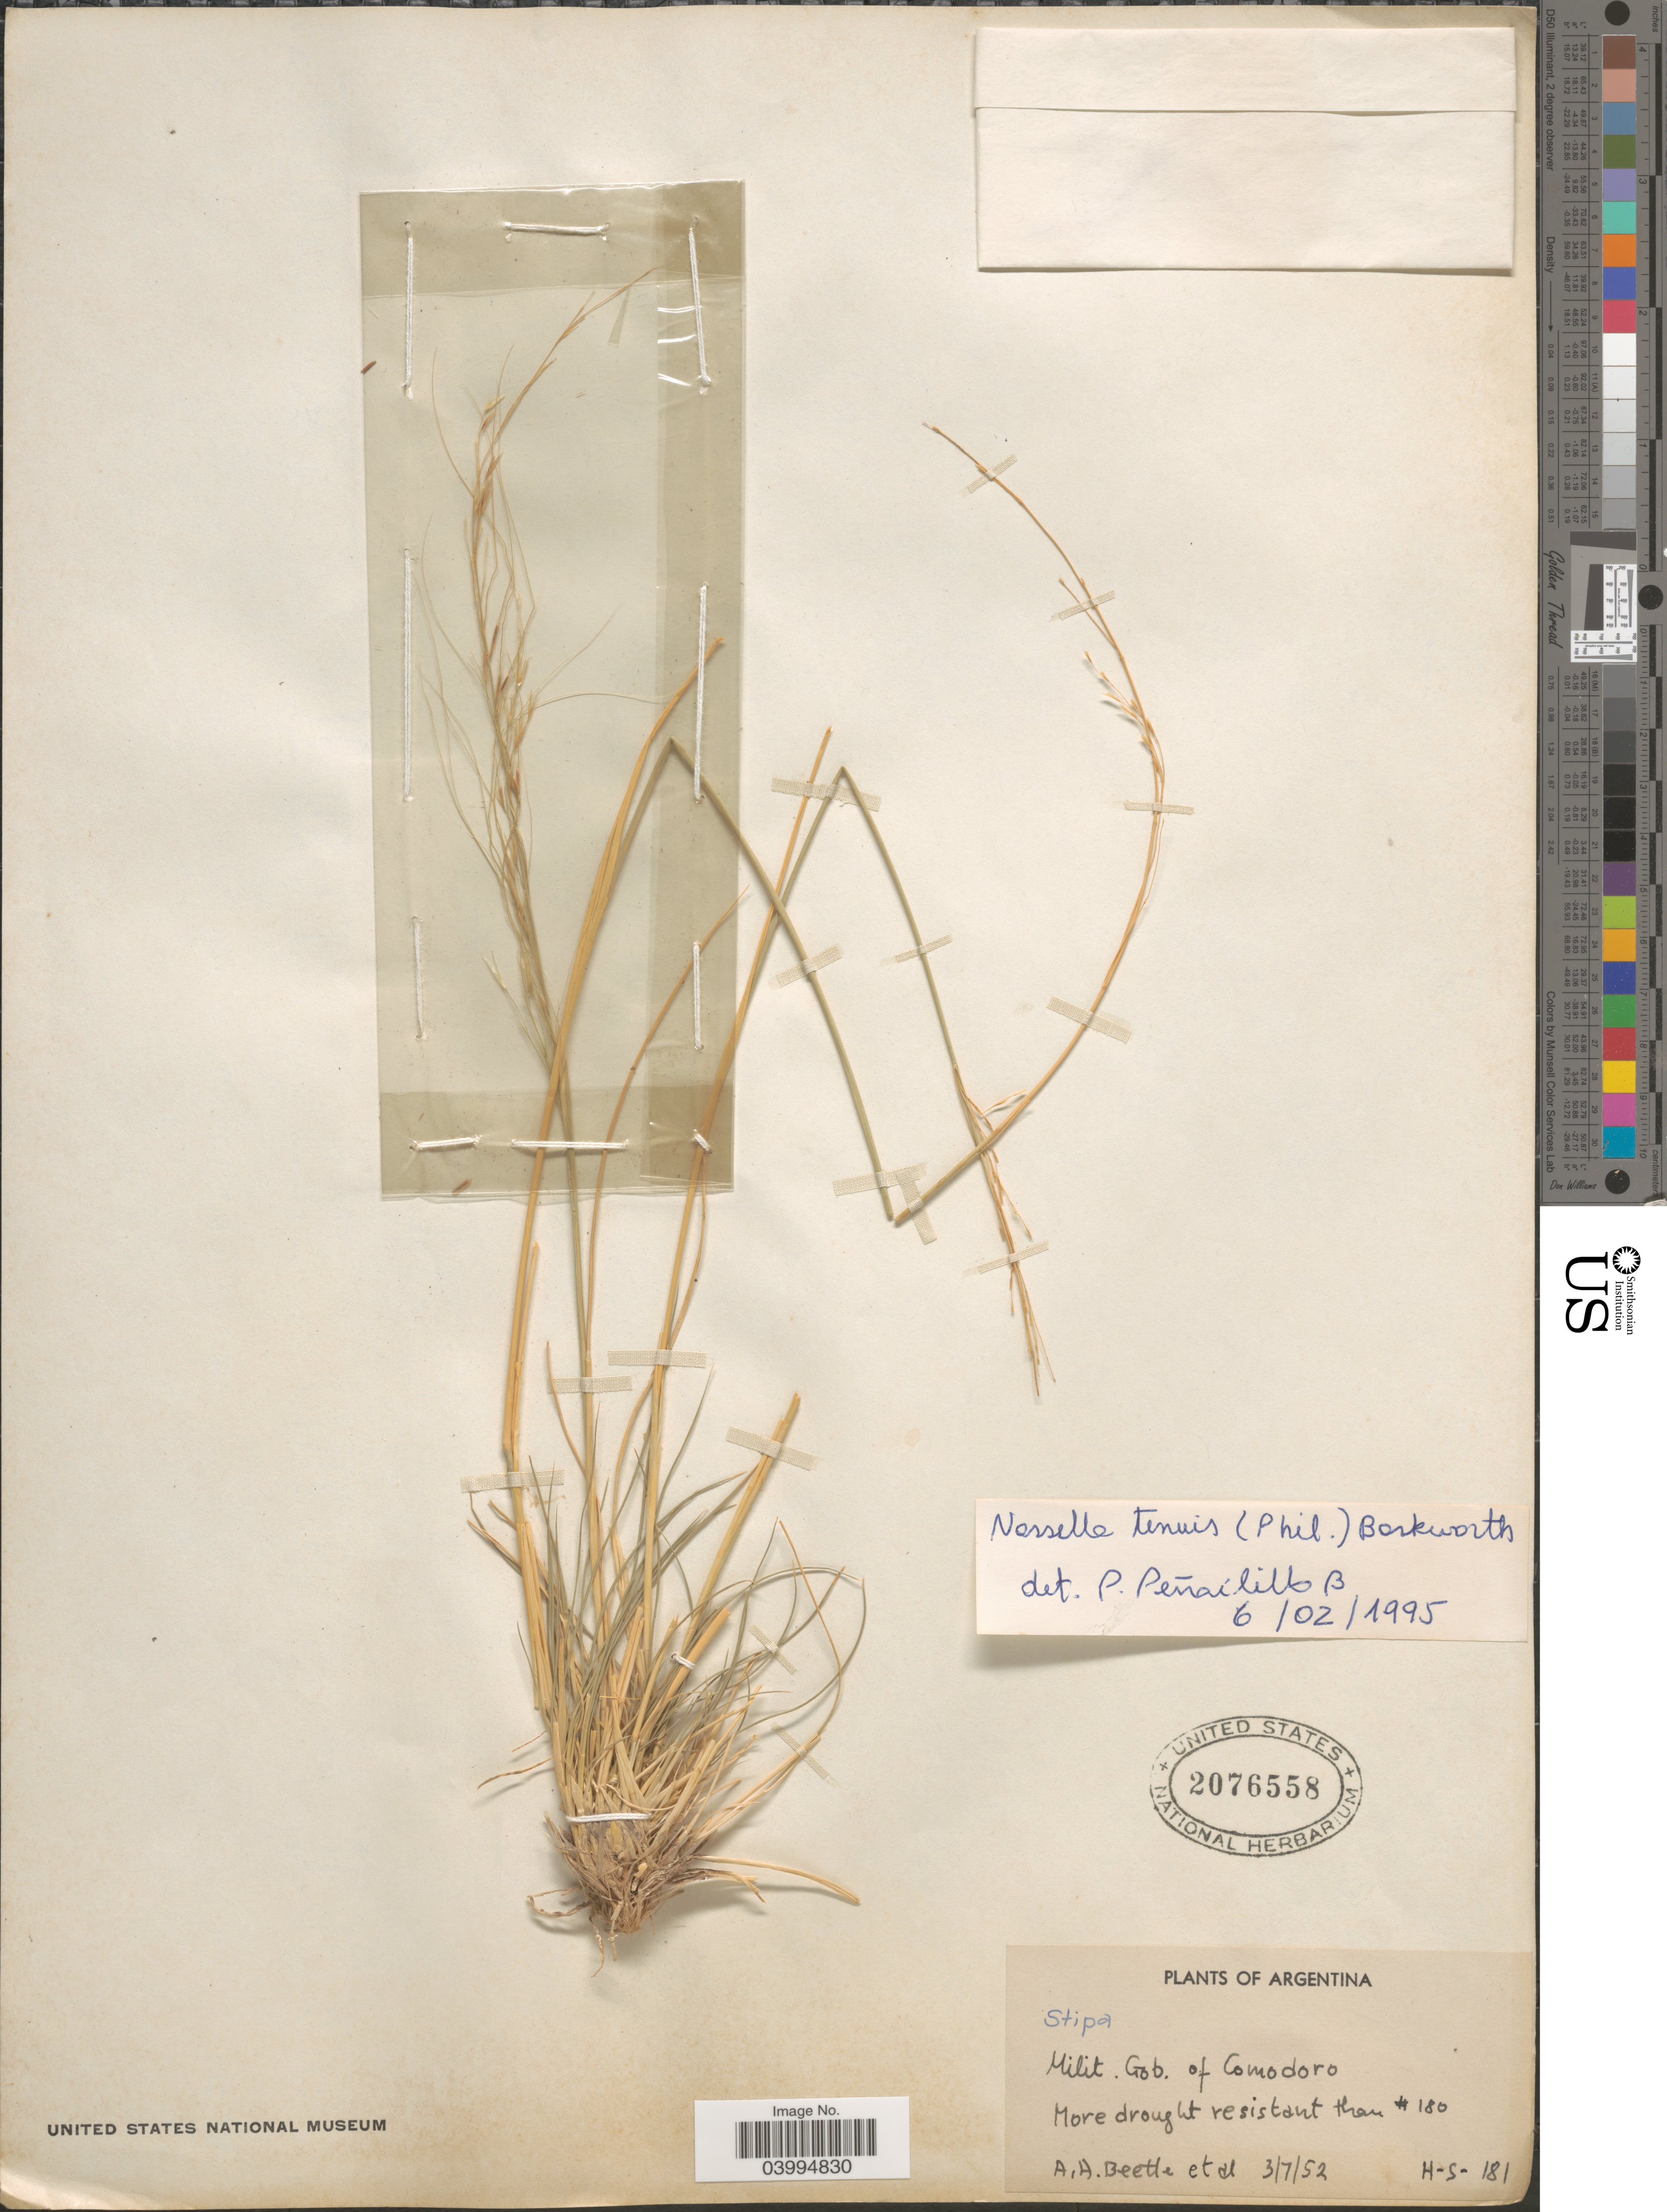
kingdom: Plantae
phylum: Tracheophyta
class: Liliopsida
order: Poales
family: Poaceae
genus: Nassella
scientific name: Nassella tenuis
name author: (Phil.) Barkworth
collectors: A. A. Beetle & et al.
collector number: H-S-181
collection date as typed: Transcribed d/m/y: 3/7/52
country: Argentina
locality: Milit. Gob. of Comodoro.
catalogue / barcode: US 2076558